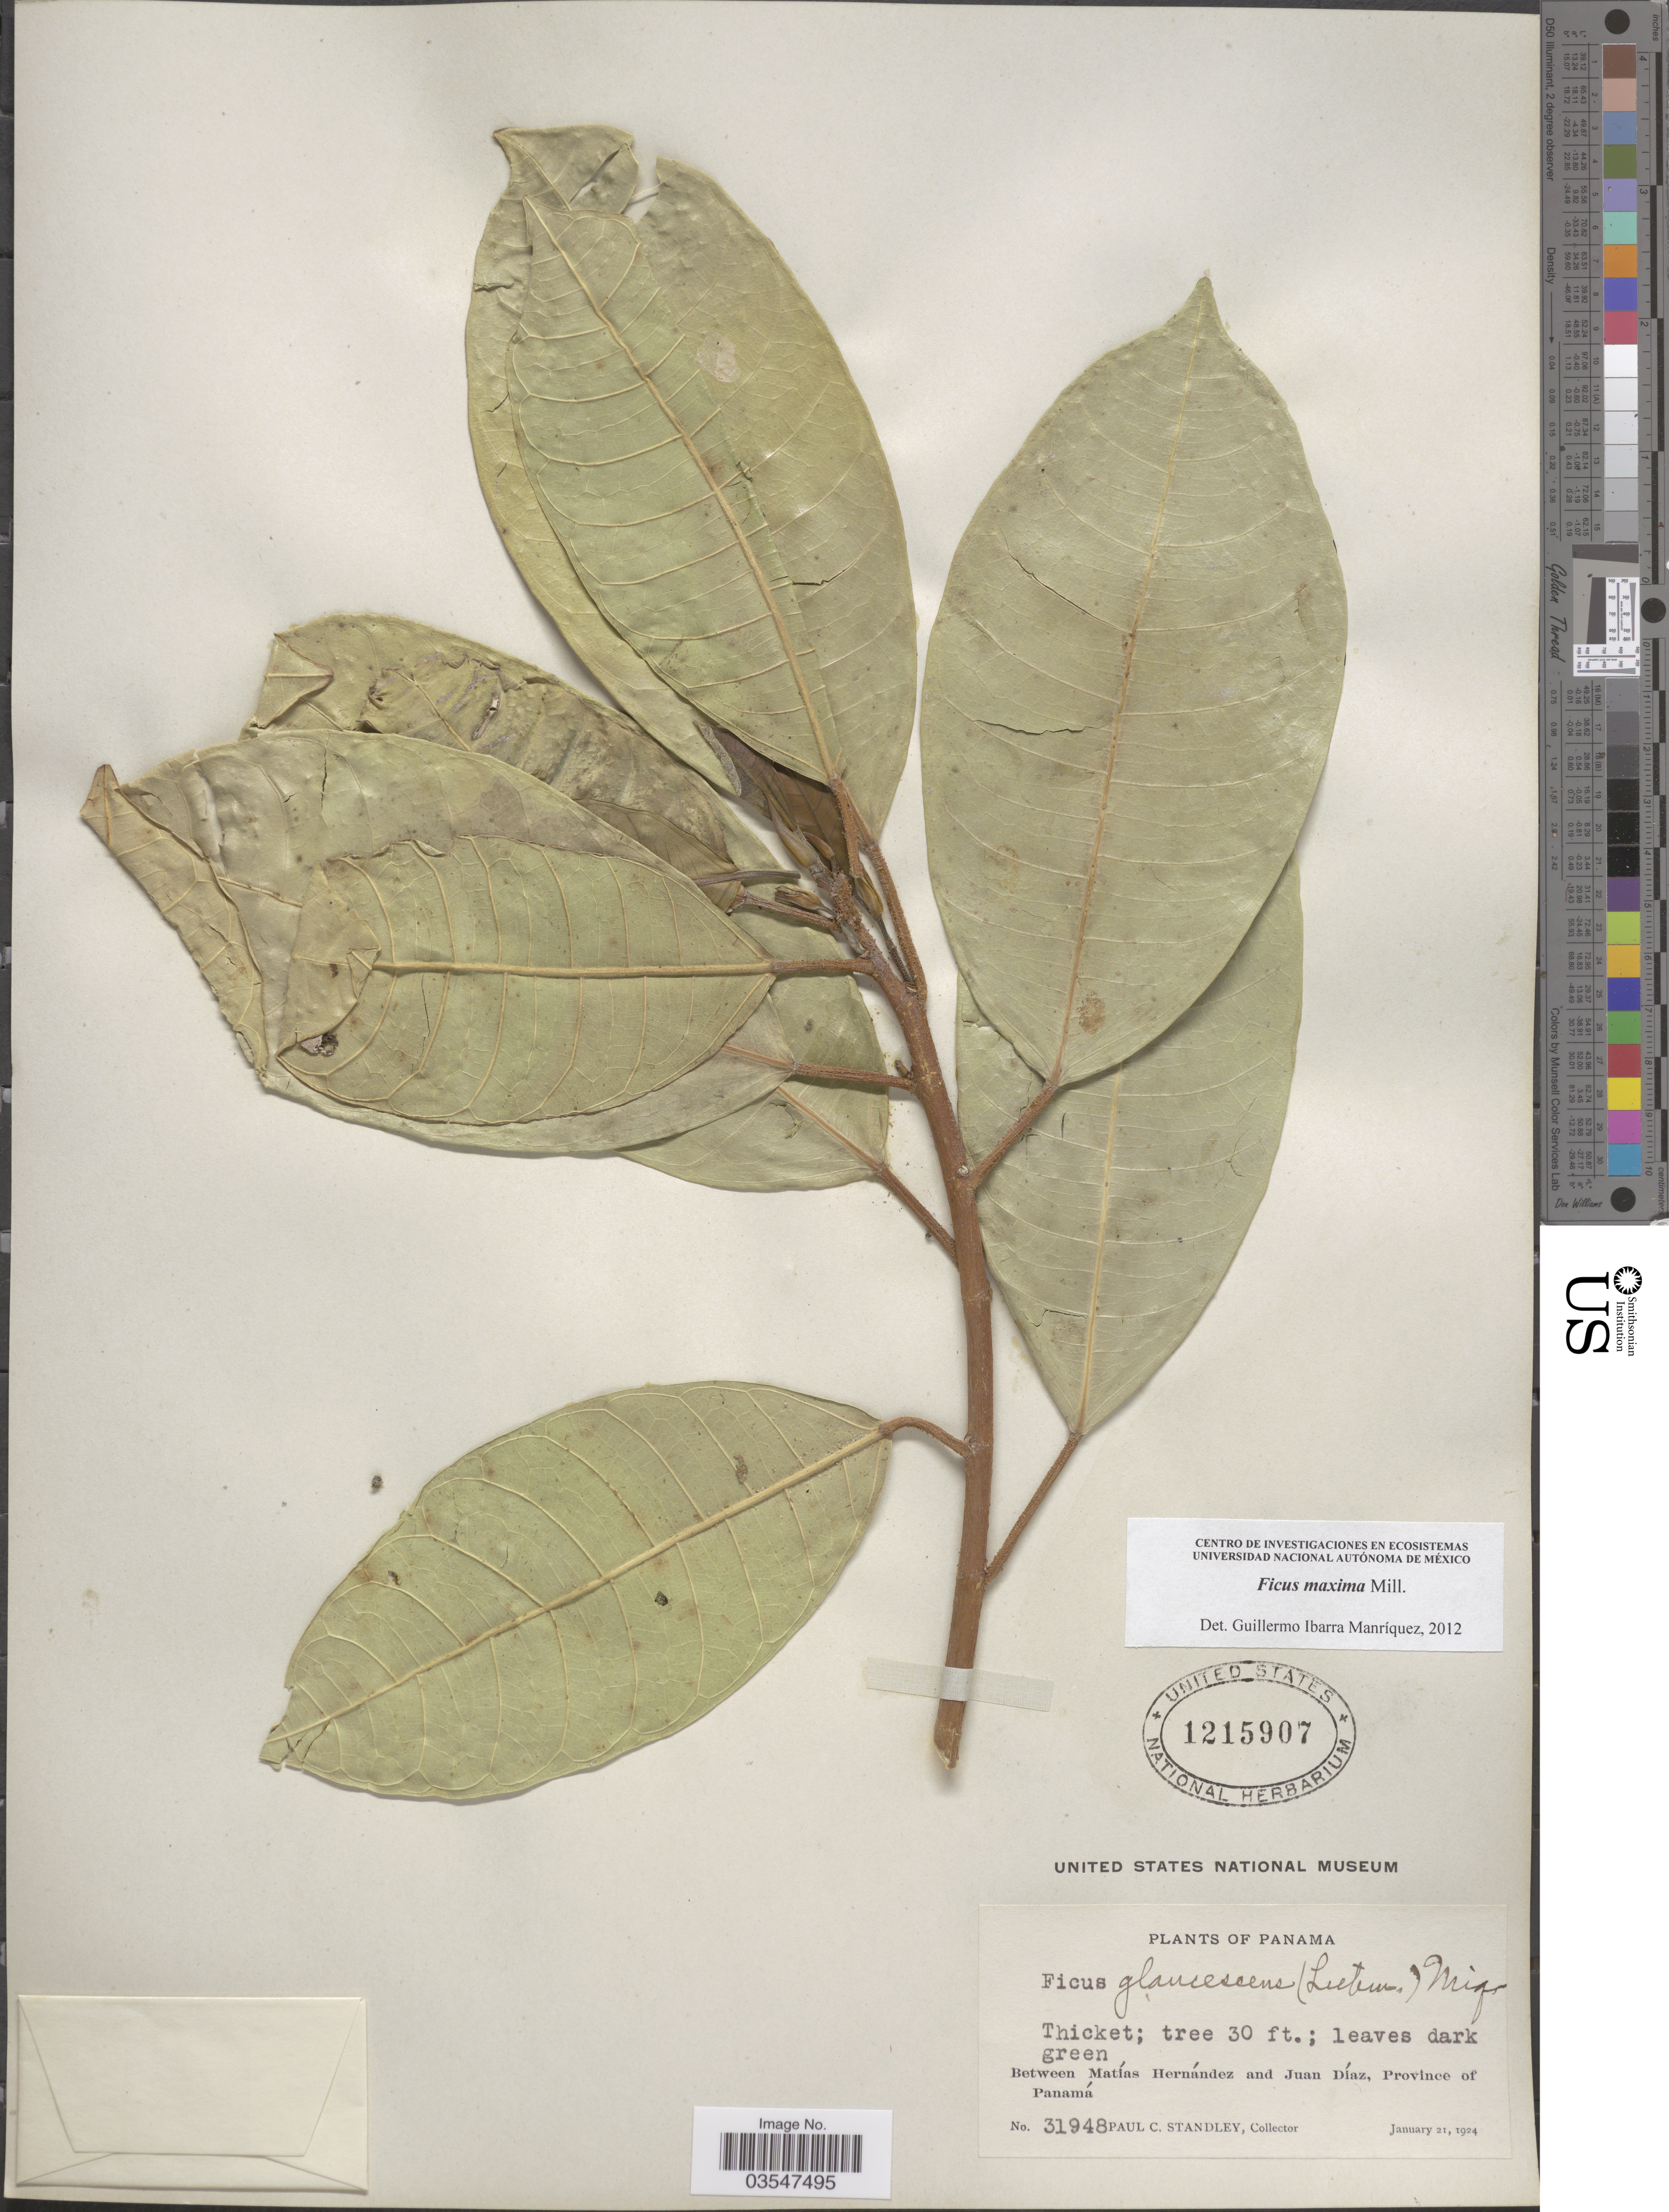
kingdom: Plantae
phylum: Tracheophyta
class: Magnoliopsida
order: Rosales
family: Moraceae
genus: Ficus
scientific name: Ficus maxima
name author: Mill.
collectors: P. C. Standley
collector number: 31948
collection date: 1924-01-21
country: Panama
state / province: Panamá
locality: Between Matías Hernández and Juan Díaz.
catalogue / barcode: US 1215907